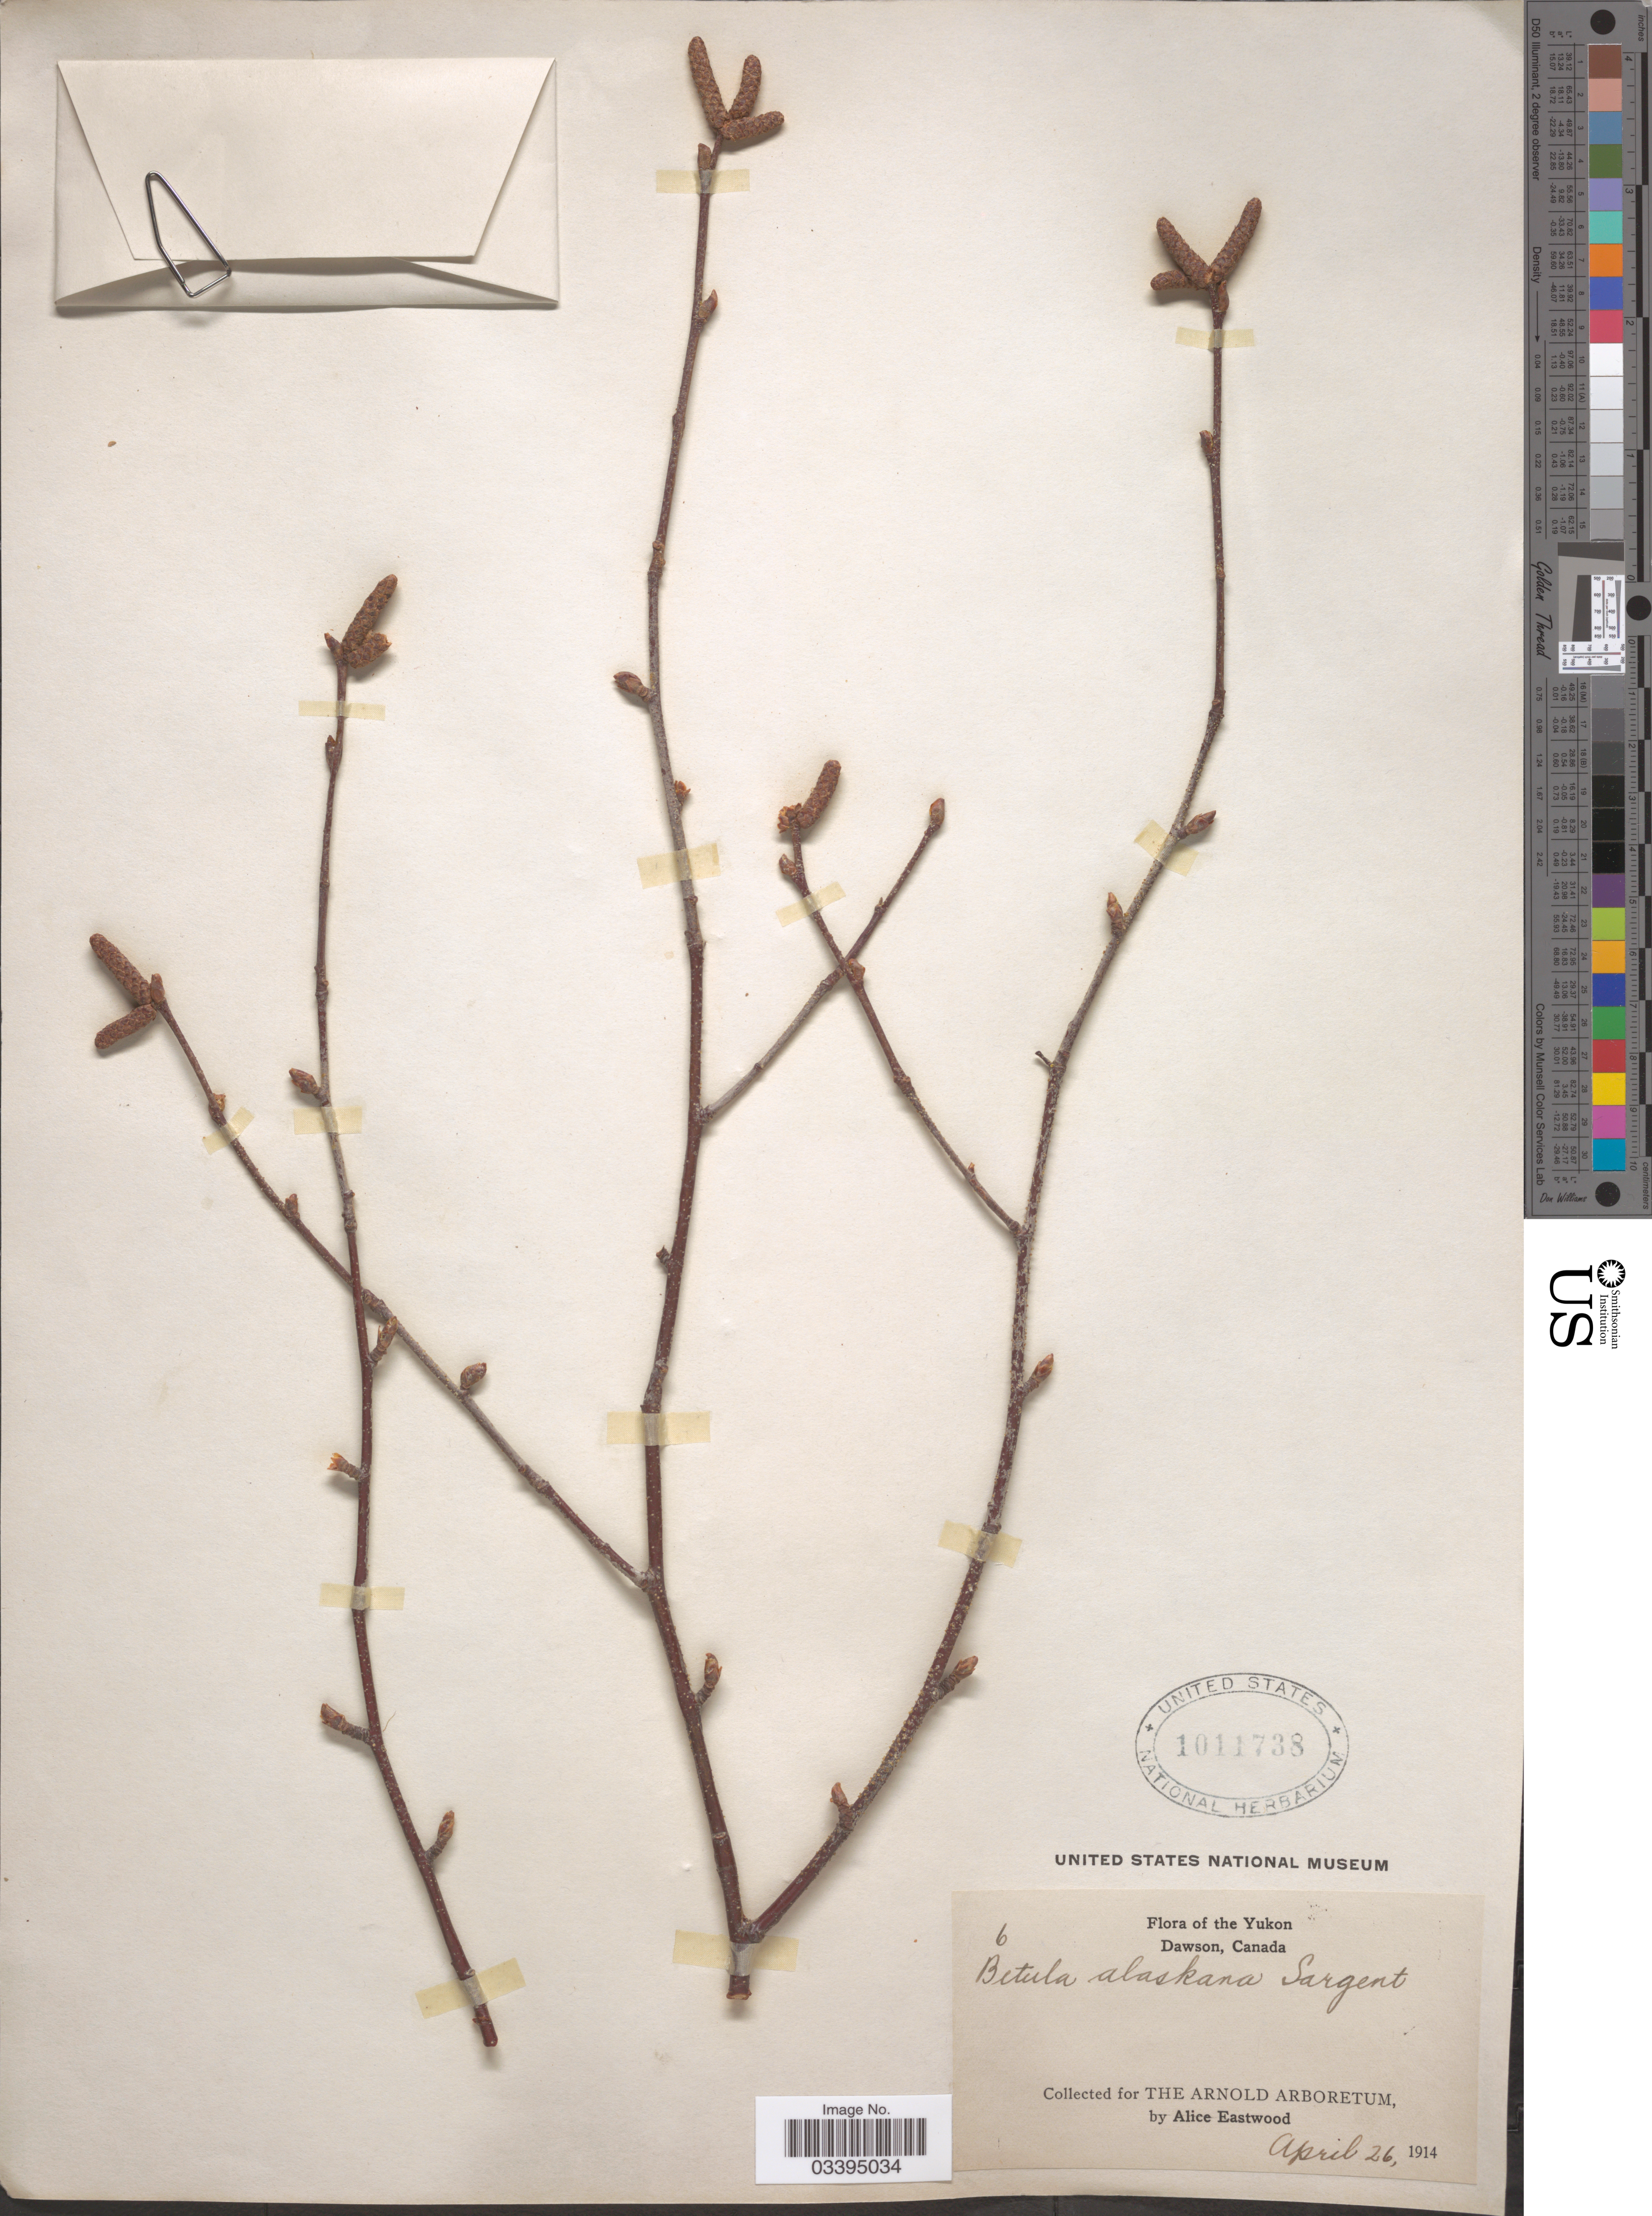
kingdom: Plantae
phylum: Tracheophyta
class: Magnoliopsida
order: Fagales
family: Betulaceae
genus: Betula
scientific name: Betula alaskana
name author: Lesq.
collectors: A. Eastwood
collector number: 6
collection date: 1914-04-26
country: Canada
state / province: Yukon Territory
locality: Yukon. Dawson.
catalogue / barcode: US 1011738